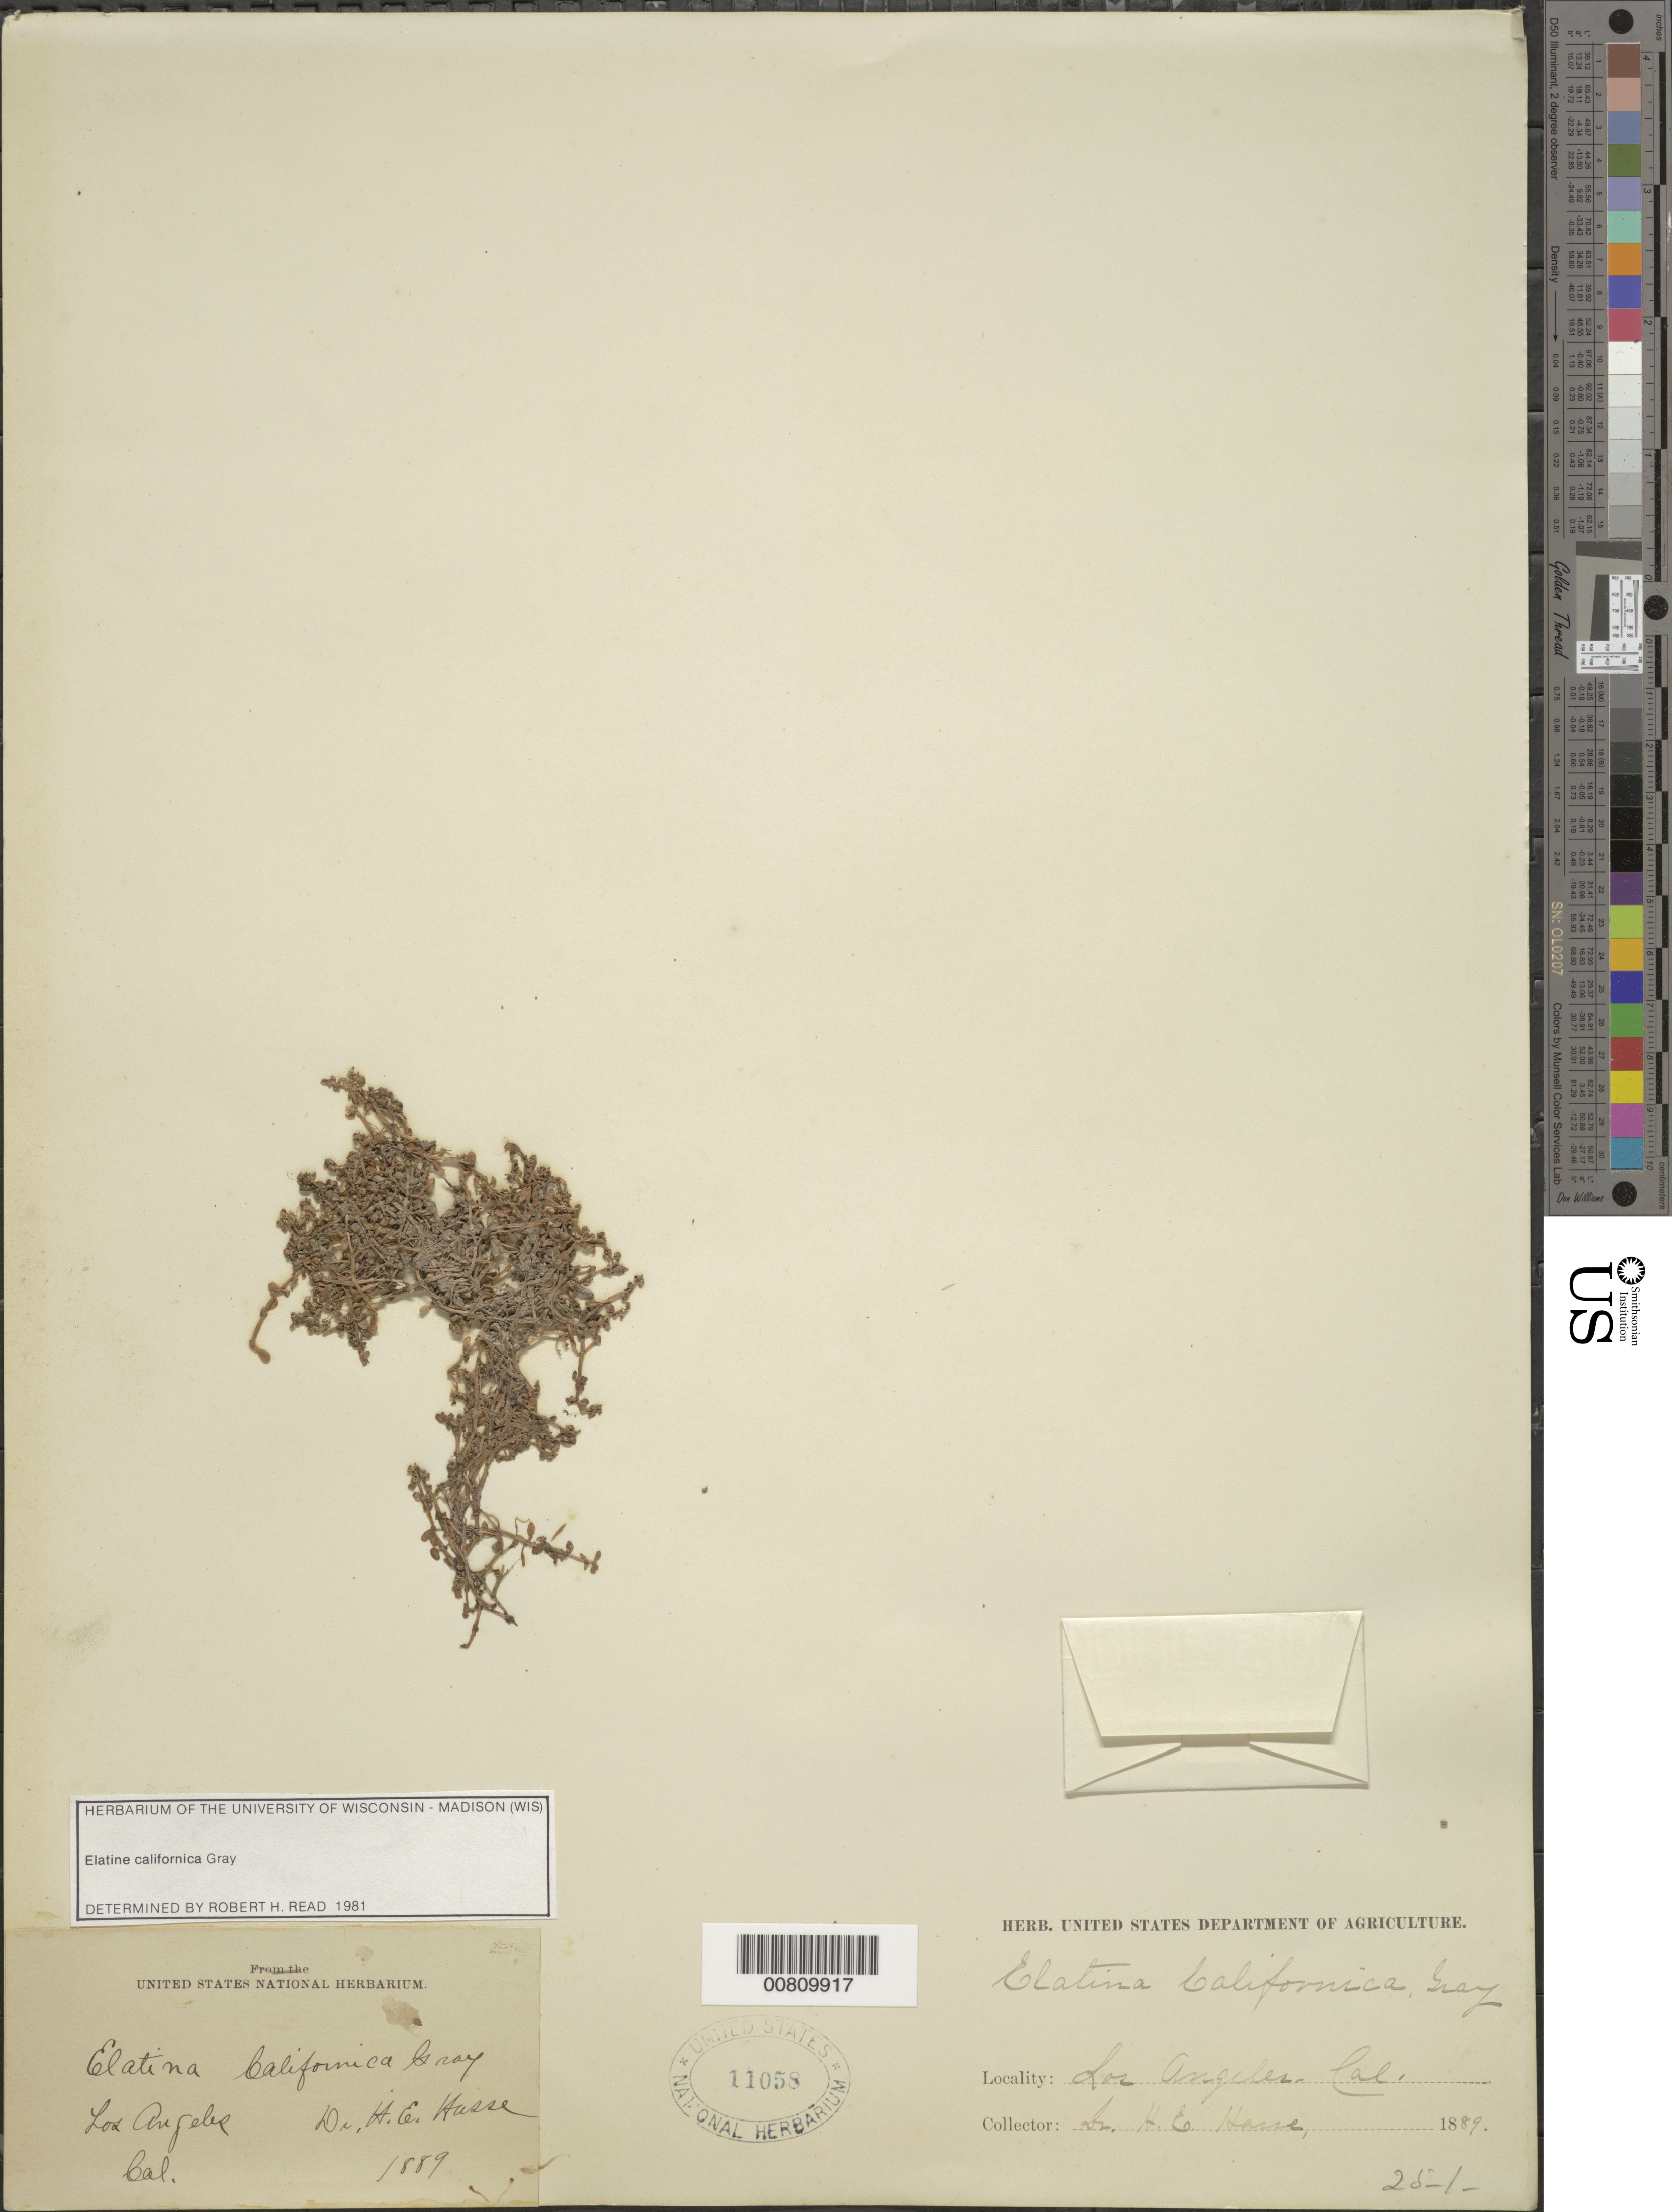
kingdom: Plantae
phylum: Tracheophyta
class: Magnoliopsida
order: Malpighiales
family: Elatinaceae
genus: Elatine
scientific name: Elatine californica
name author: A. Gray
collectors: H. E. Hasse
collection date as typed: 25 Jan 1889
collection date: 1889-01-25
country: United States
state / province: California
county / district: Los Angeles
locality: Los Angeles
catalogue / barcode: US 11058